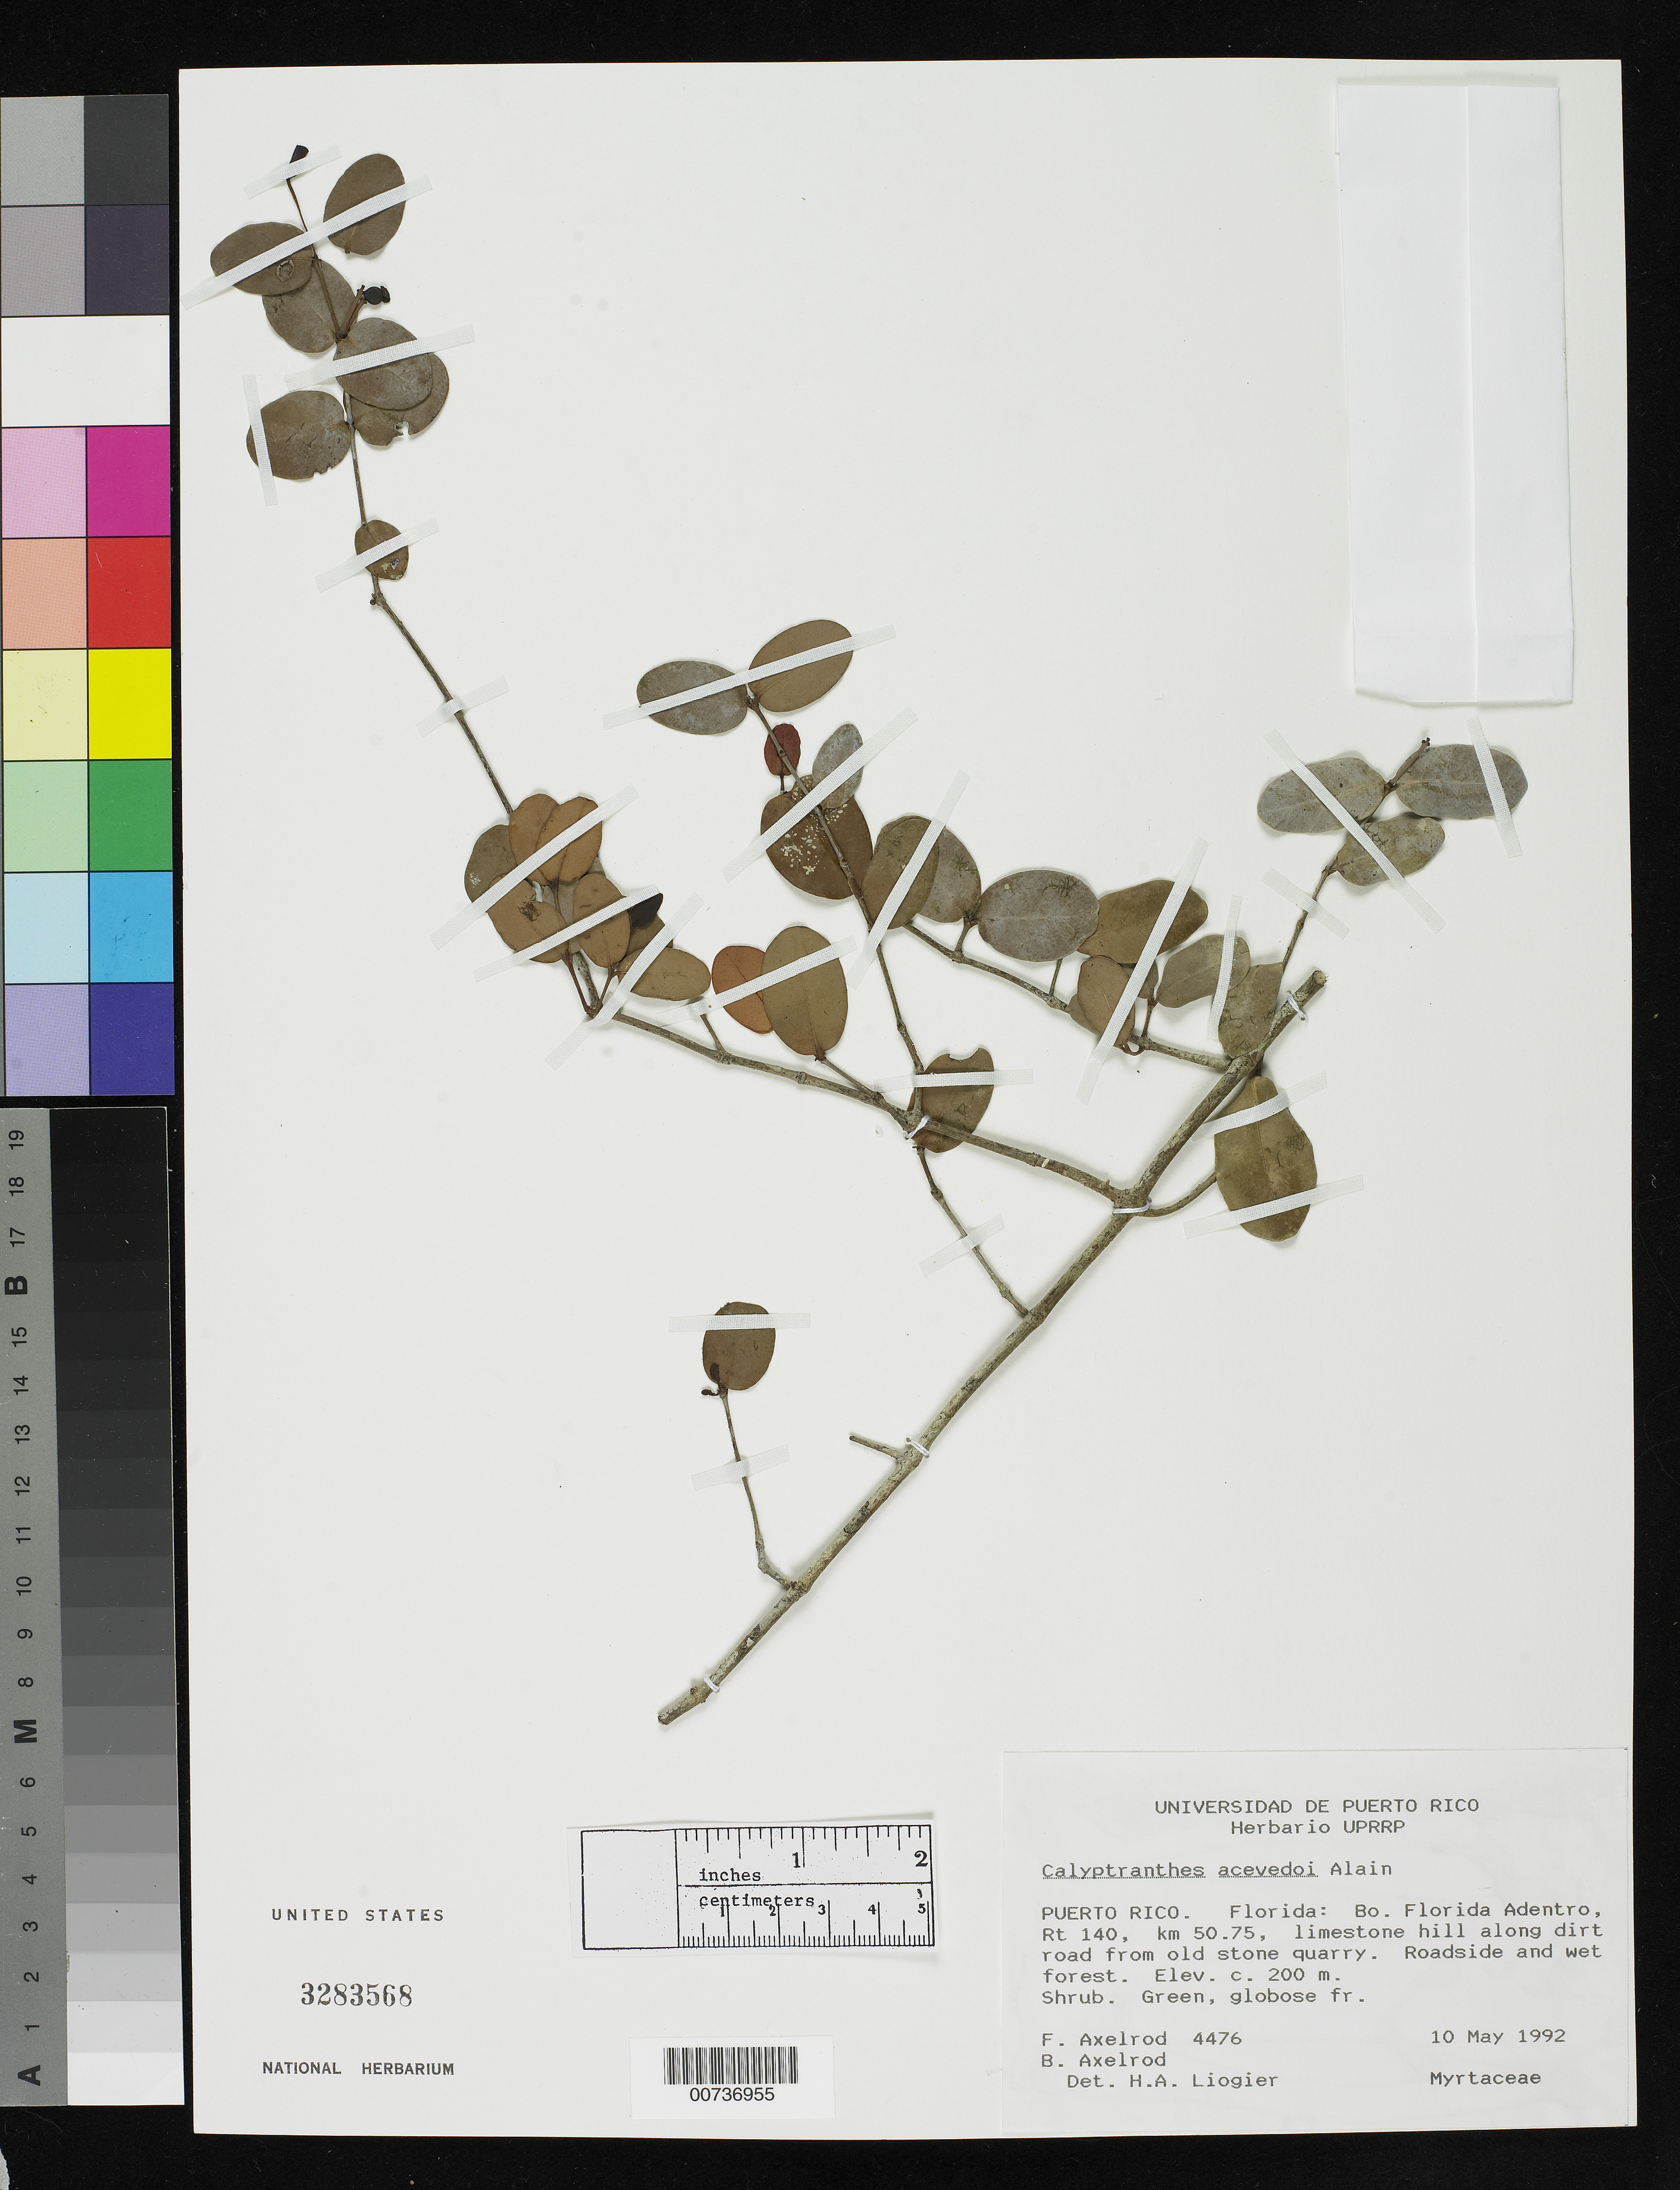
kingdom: Plantae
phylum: Tracheophyta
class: Magnoliopsida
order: Myrtales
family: Myrtaceae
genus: Myrcia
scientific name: Myrcia acevedoi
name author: (Alain) A.R. Lourenço & E. Lucas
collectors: F. S. Axelrod & B. Axelrod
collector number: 4476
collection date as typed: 10 May 1992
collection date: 1992-05-10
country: Puerto Rico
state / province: Florida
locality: Florida: Barrio Florida Adentro, Rt. 140, km 50.75, limestone hill along dirt road from old stone quarry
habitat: Roadside and wet forest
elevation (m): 200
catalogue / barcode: US 3283568